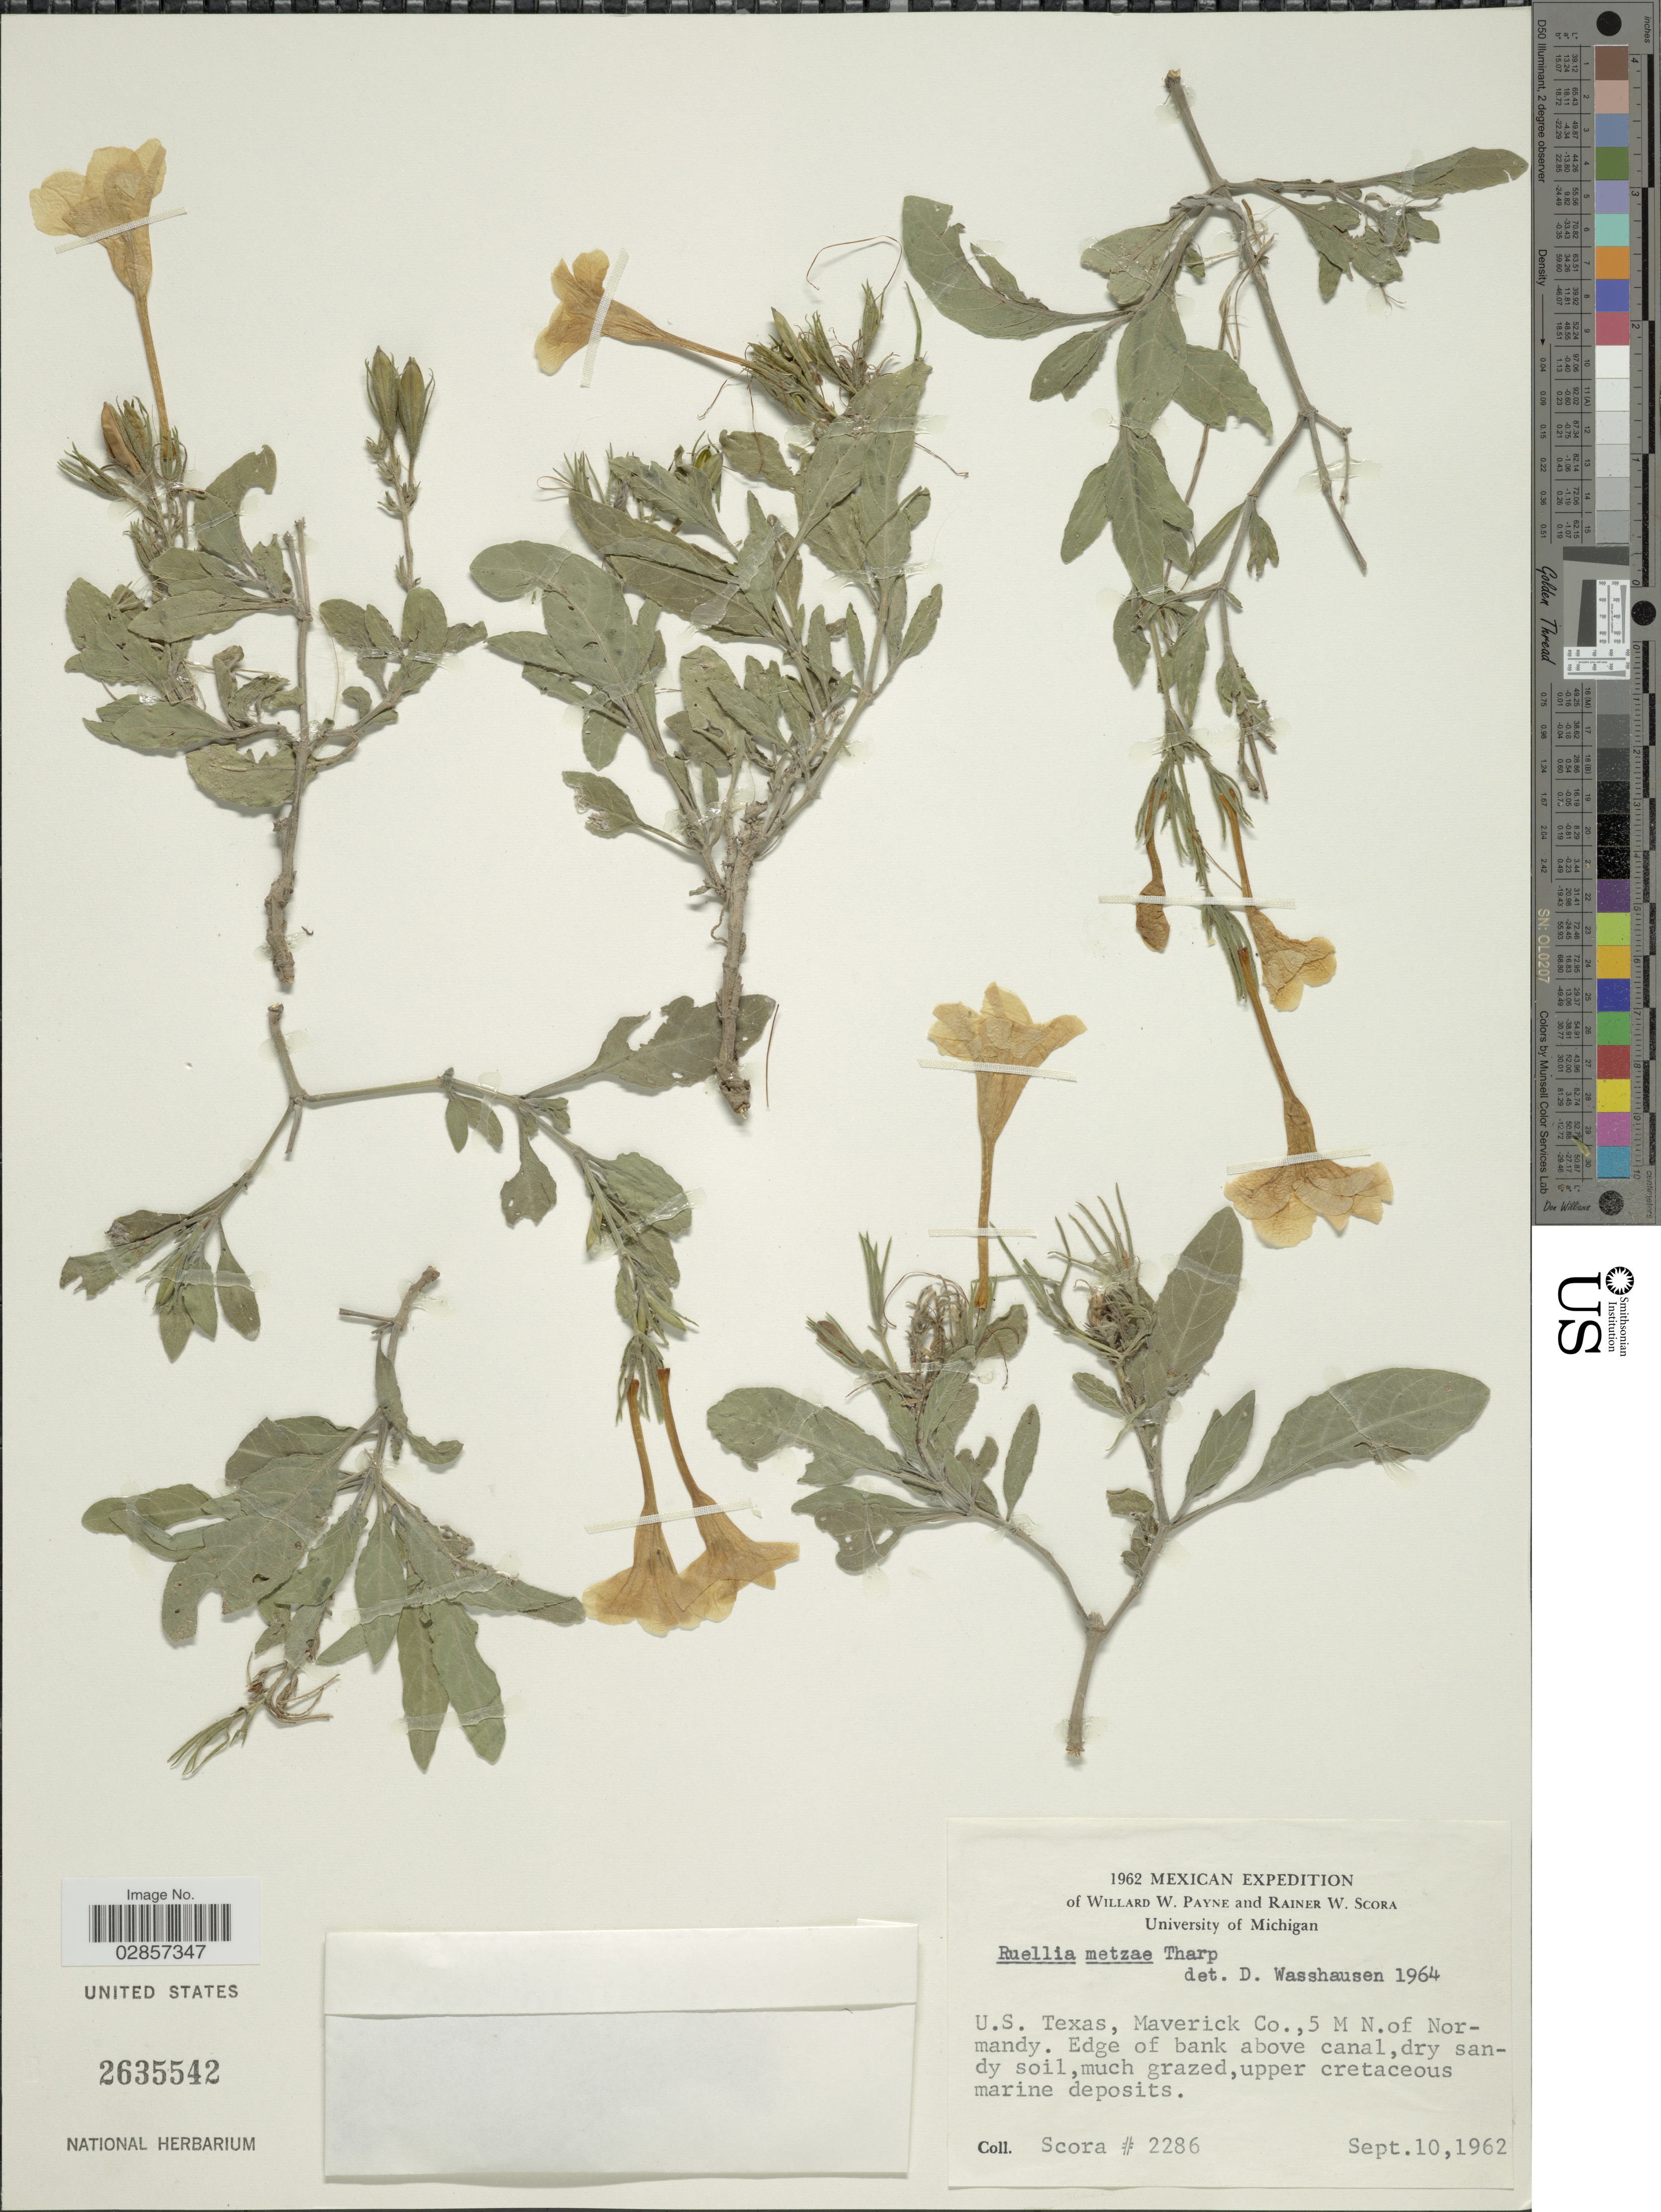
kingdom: Plantae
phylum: Tracheophyta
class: Magnoliopsida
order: Lamiales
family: Acanthaceae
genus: Ruellia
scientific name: Ruellia metziae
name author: Tharp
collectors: R. Scora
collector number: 2286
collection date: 1962-09-10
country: United States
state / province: Texas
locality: Maverick Co., 5 M N. of Normandy, Edge of bank above canal.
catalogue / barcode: US 2635542